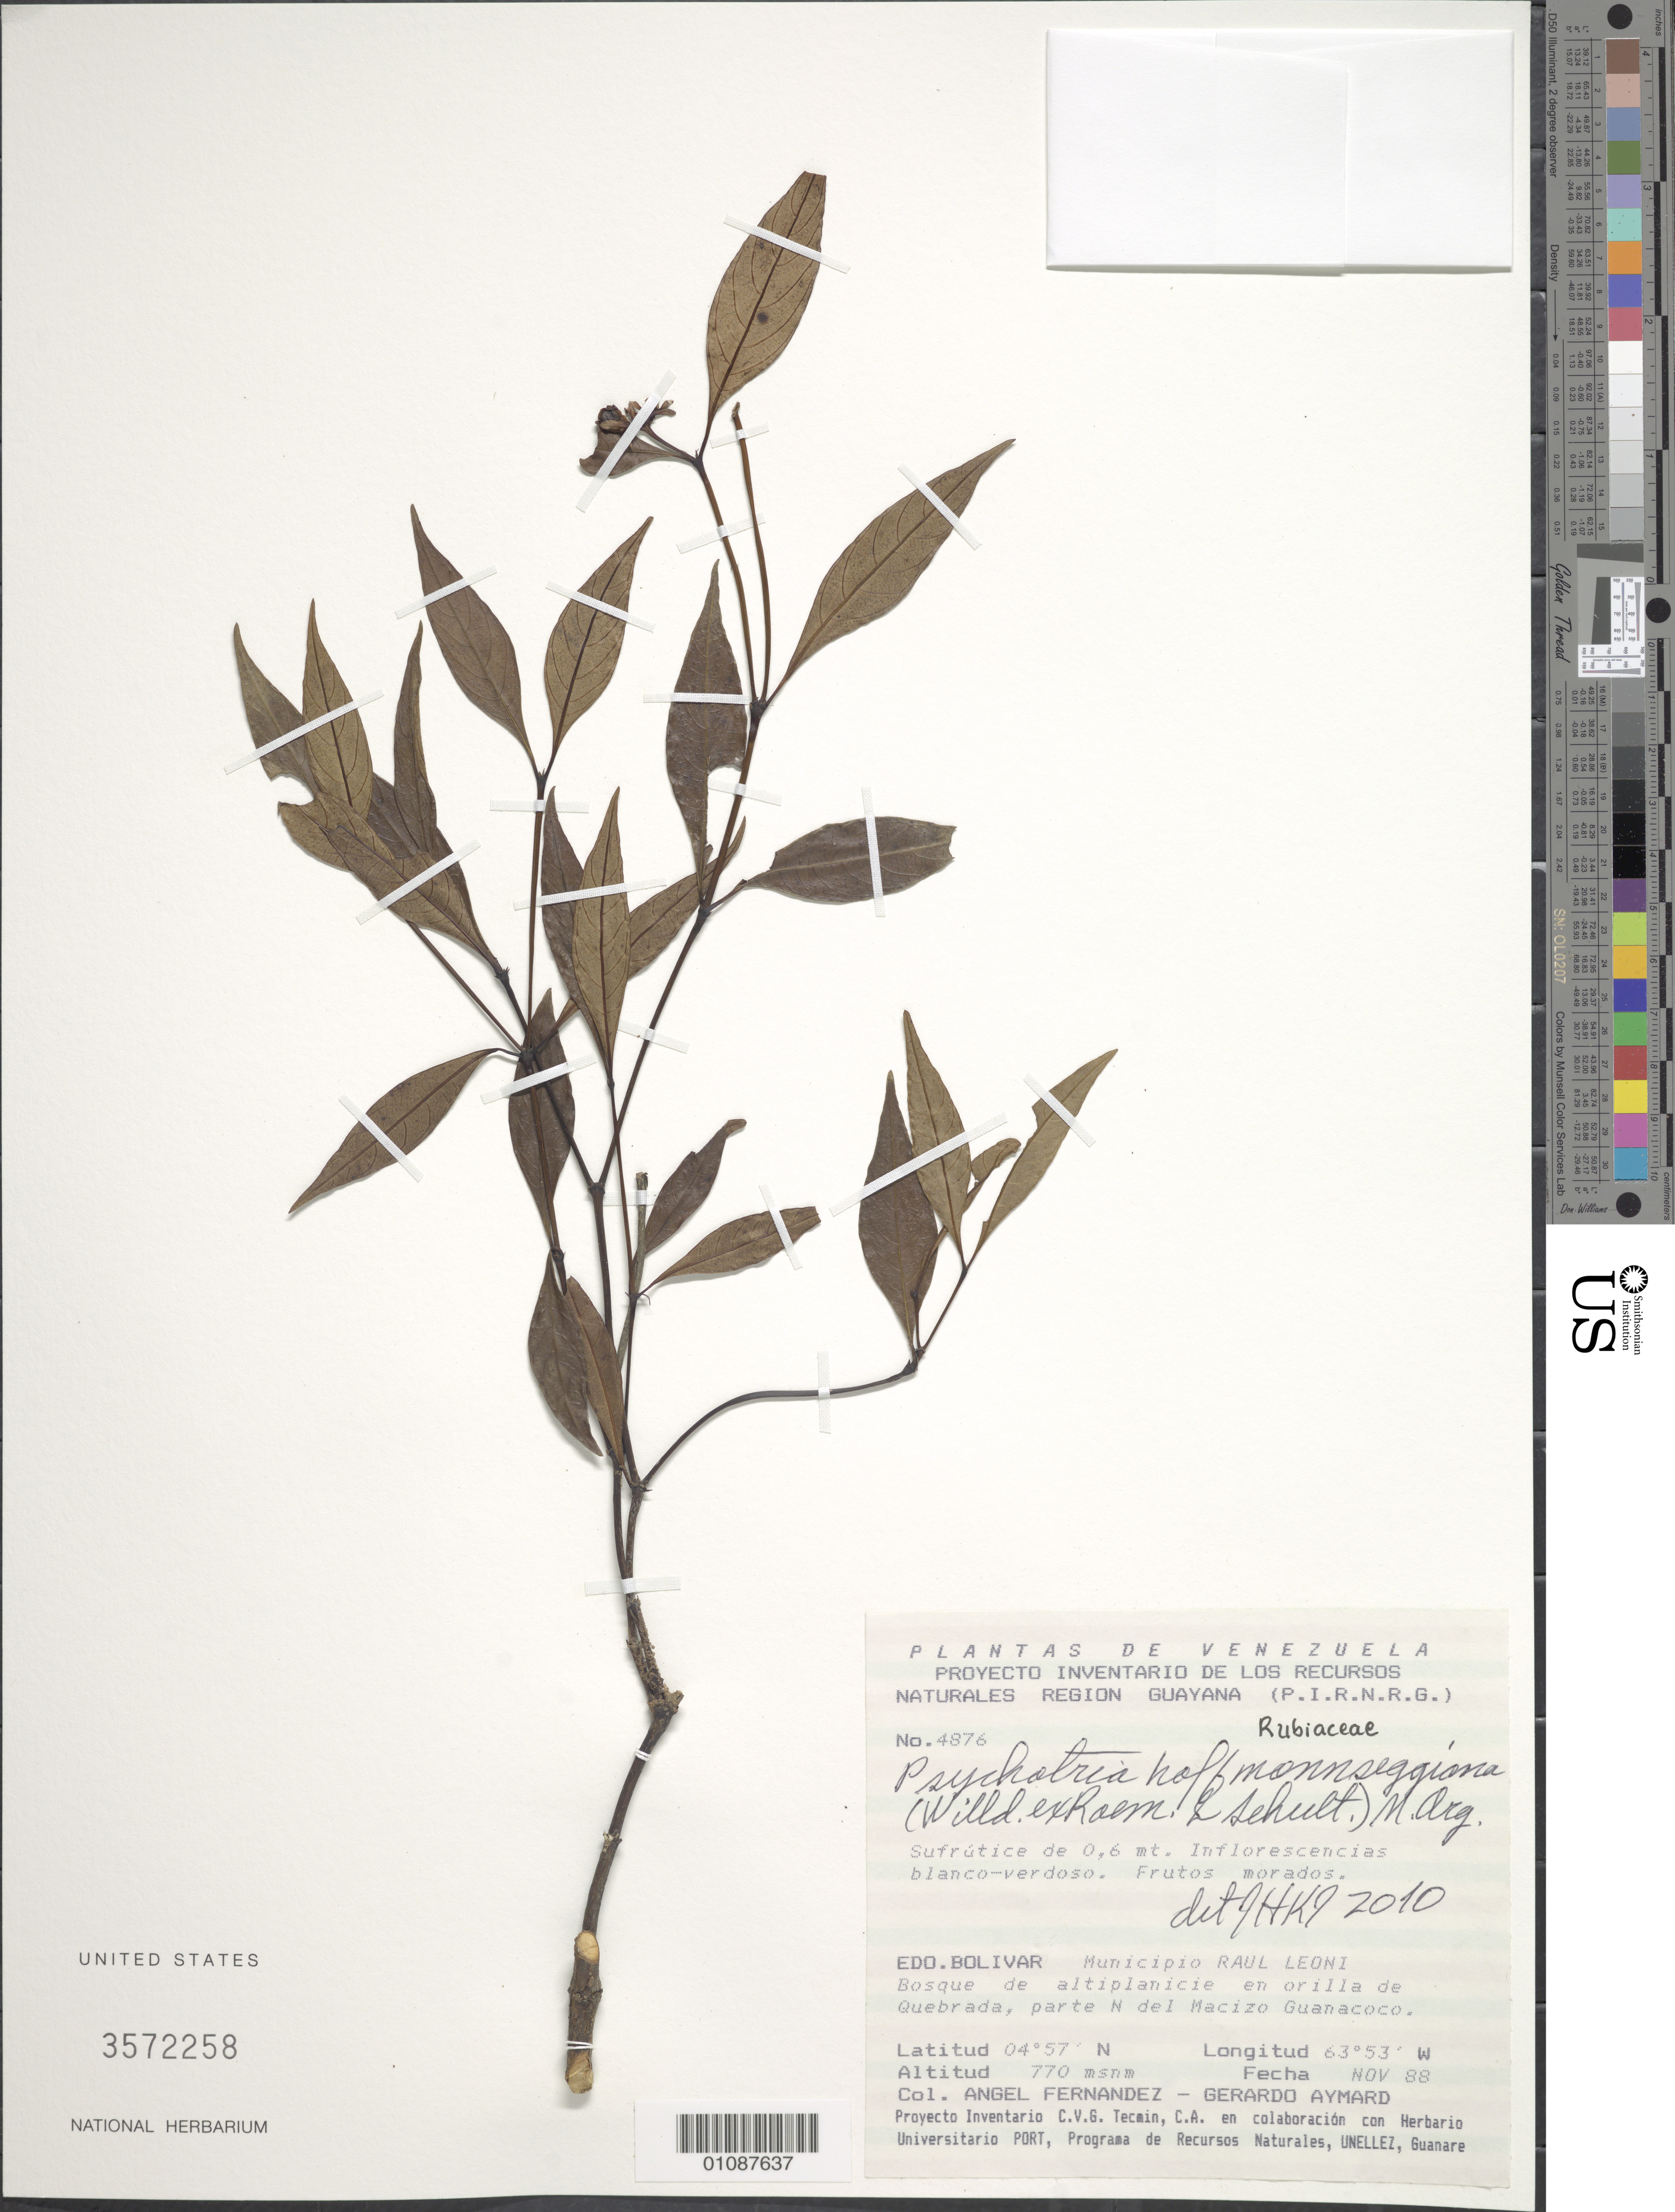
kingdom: Plantae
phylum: Tracheophyta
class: Magnoliopsida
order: Gentianales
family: Rubiaceae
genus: Psychotria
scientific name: Psychotria hoffmannseggiana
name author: (Willd. ex Roem. & Schult.) Müll. Arg.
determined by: Kirkbride, J. H.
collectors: A. Fernández & G. A. Aymard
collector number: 4876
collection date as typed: Nov-88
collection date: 1988-11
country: Venezuela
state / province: Bolívar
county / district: Angostura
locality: Mun. Raúl Leoni [=Angostura], N del Macizo Guanacoco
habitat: Bosque de altiplanicie en orilla de quebrada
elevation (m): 770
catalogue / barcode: US 3572258